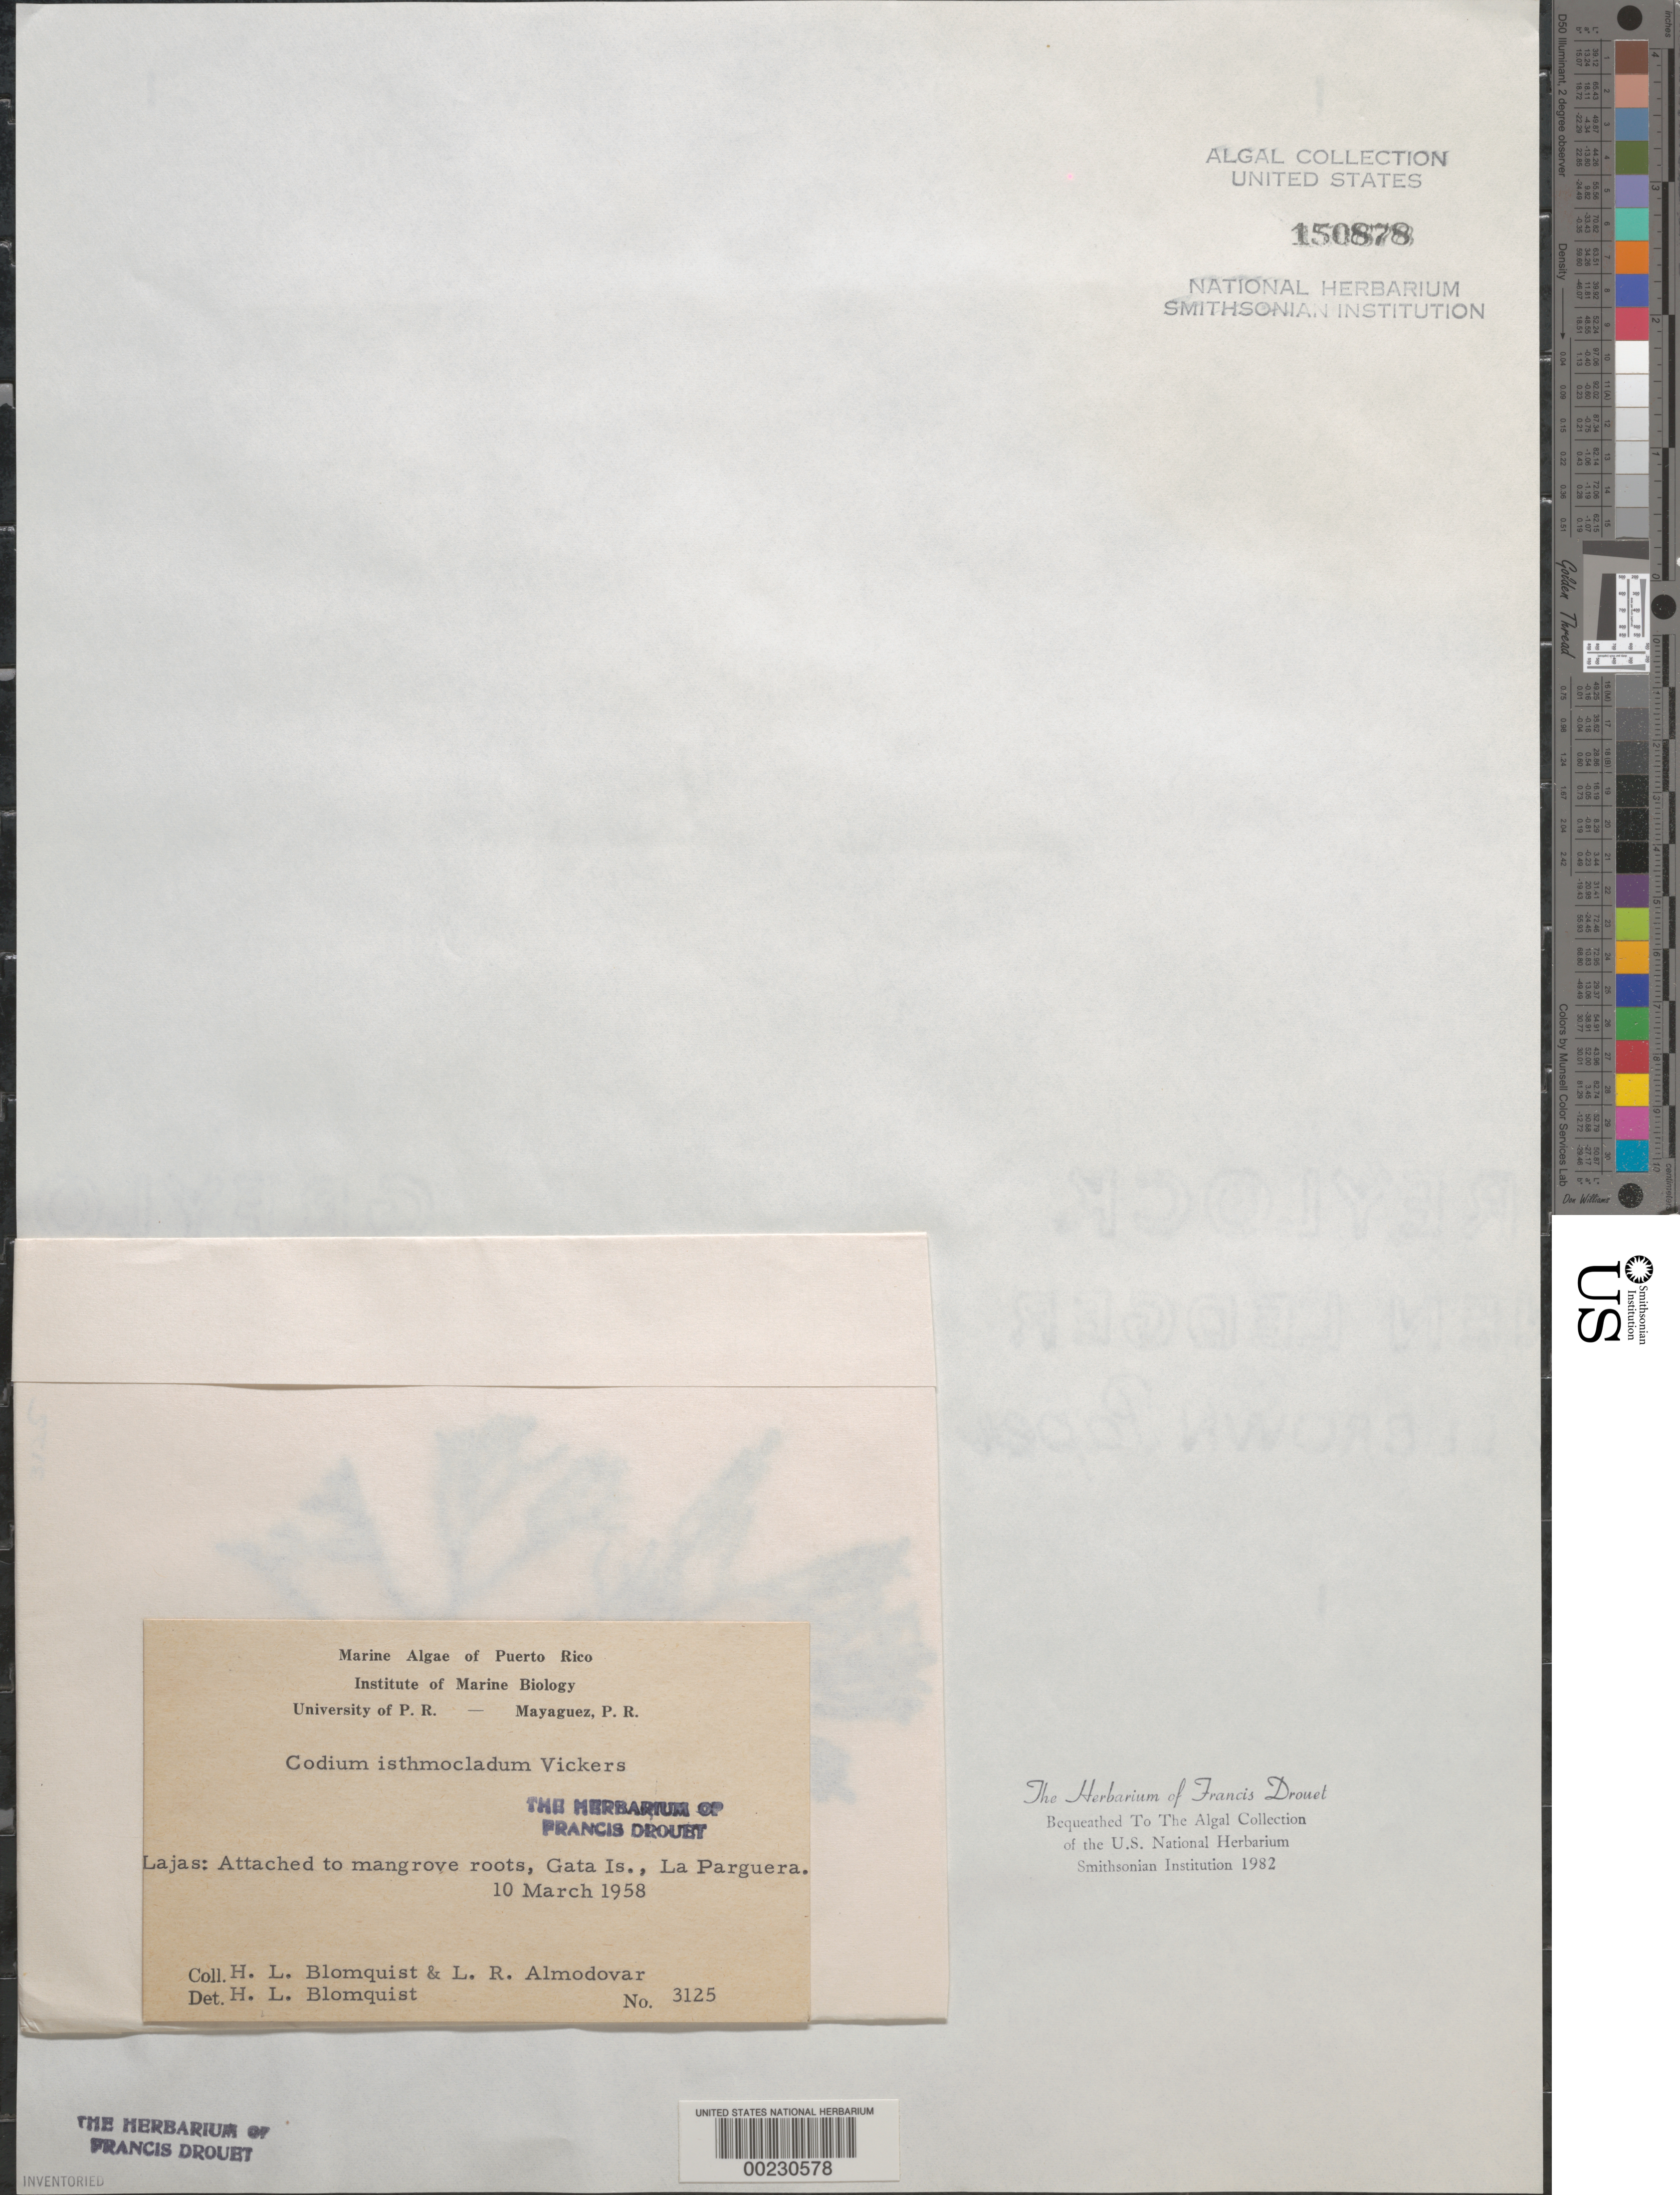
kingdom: Plantae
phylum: Chlorophyta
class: Ulvophyceae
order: Bryopsidales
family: Codiaceae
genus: Codium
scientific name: Codium isthmocladum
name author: Vickers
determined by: Blomquist, H. L.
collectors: H. Blomquist & L. Almodovar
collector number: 3125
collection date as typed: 10 Mar 1958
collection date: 1958-03-10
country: Puerto Rico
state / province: Lajas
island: Isla Gata (Gata Island)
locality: La Parguera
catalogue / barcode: US 150878